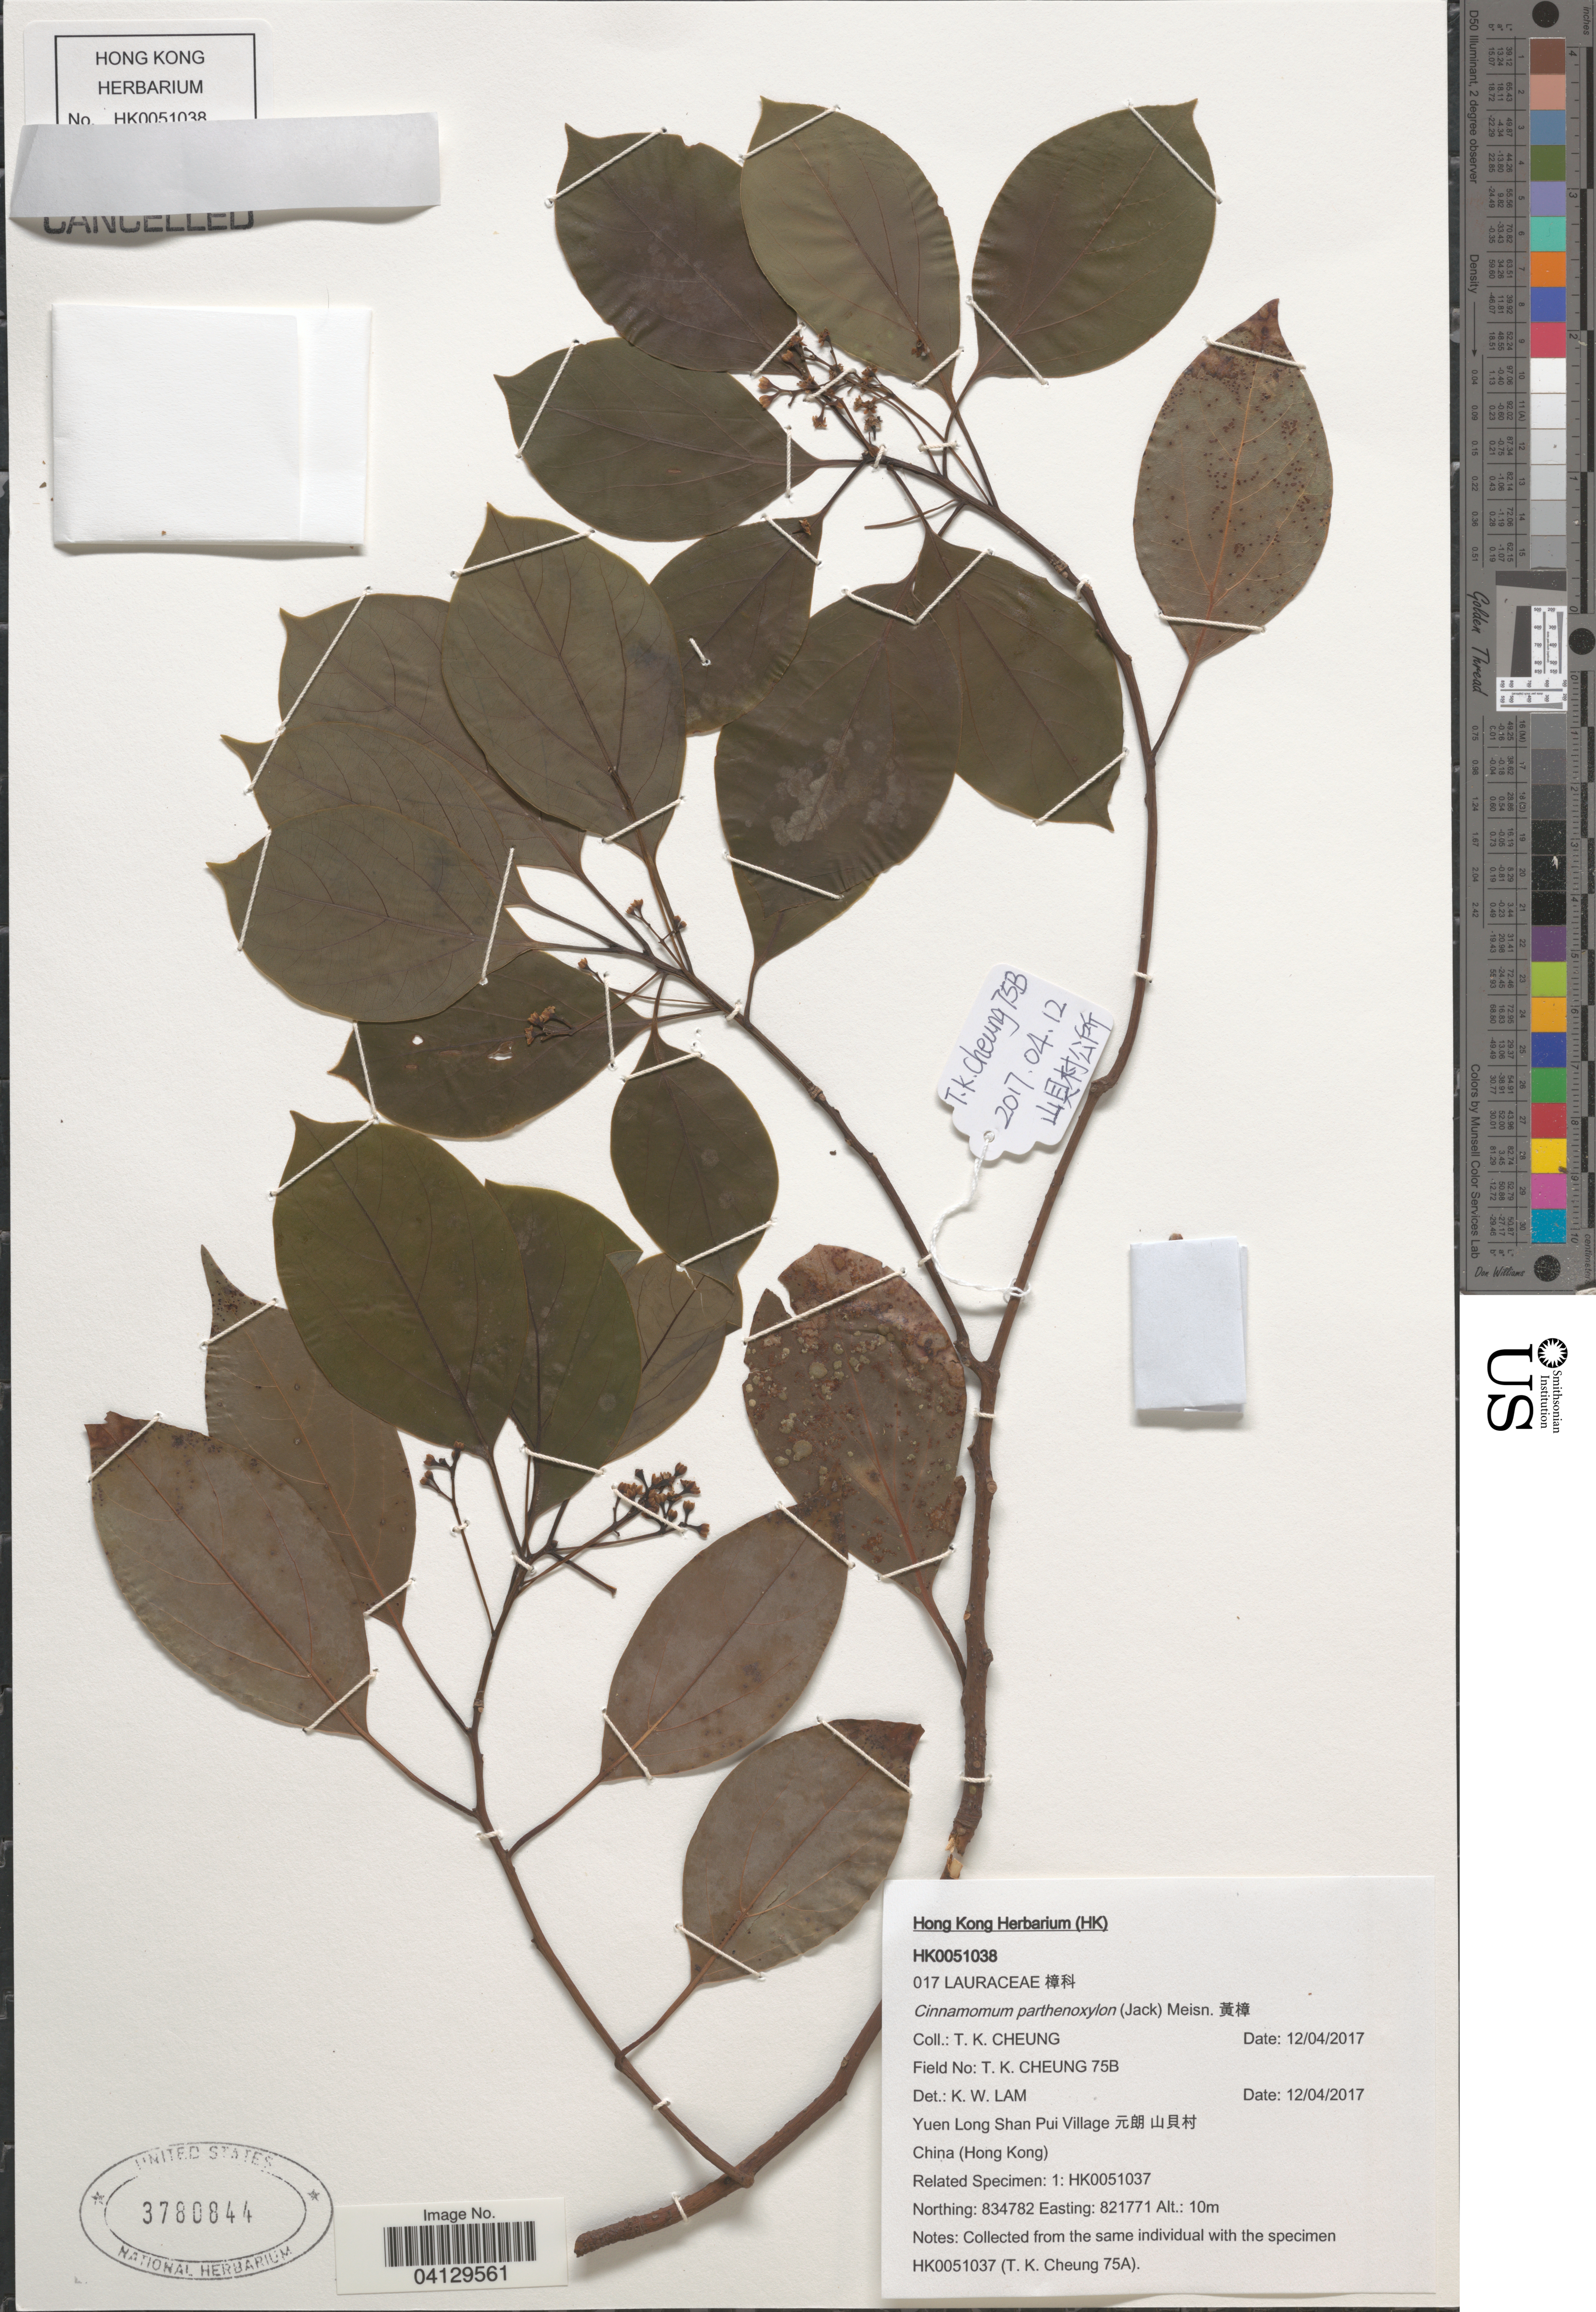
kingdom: Plantae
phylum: Tracheophyta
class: Magnoliopsida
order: Laurales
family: Lauraceae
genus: Cinnamomum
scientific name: Cinnamomum parthenoxylon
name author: (Jack) Meisn.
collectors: T. Cheung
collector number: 75B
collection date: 2017-04-12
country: China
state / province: Hong Kong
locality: Yuen Long Shan Pui Village X.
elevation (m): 10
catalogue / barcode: US 3780844